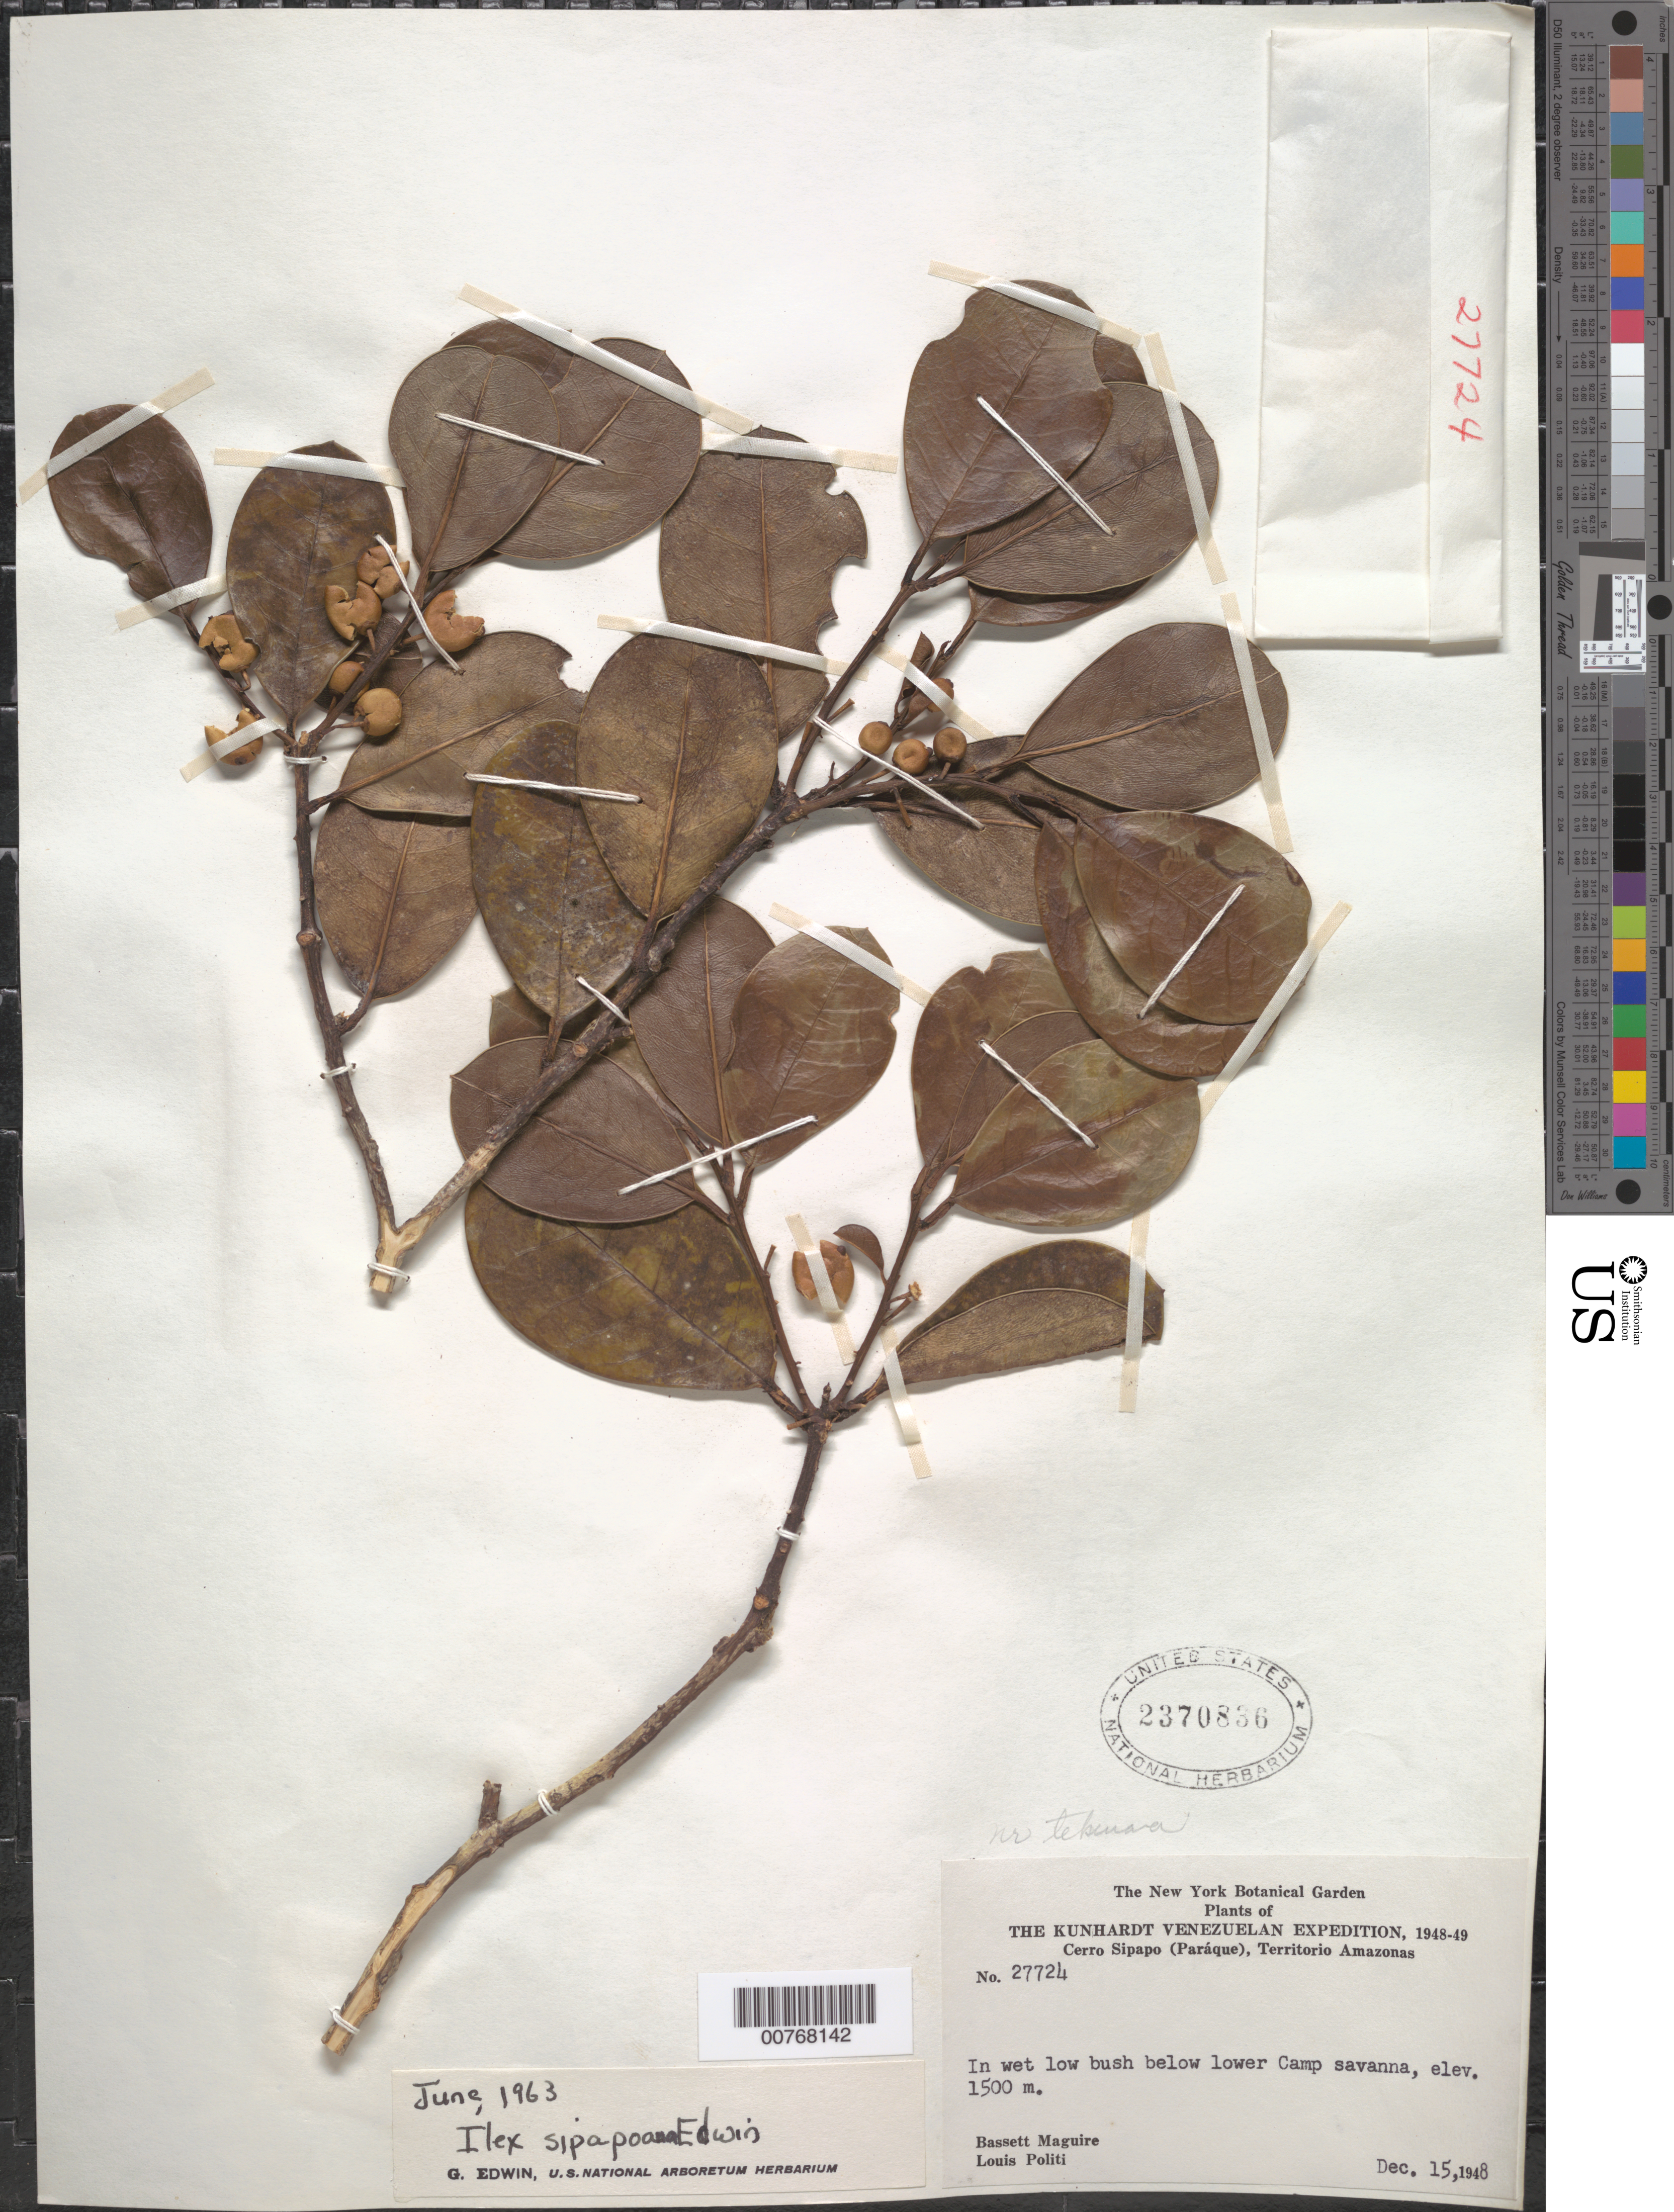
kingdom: Plantae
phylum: Tracheophyta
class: Magnoliopsida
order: Aquifoliales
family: Aquifoliaceae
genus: Ilex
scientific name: Ilex sipapoana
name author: Edwin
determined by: Edwin, G.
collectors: B. Maguire & L. Politi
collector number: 27724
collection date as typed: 15-Dec-48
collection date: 1948-12-15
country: Venezuela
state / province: Amazonas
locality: Cerro Sipapo (Paráque), Caño Negro; below lower Camp Savanna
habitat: Wet low bush below lower Camp savanna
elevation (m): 1500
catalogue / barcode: US 2370836